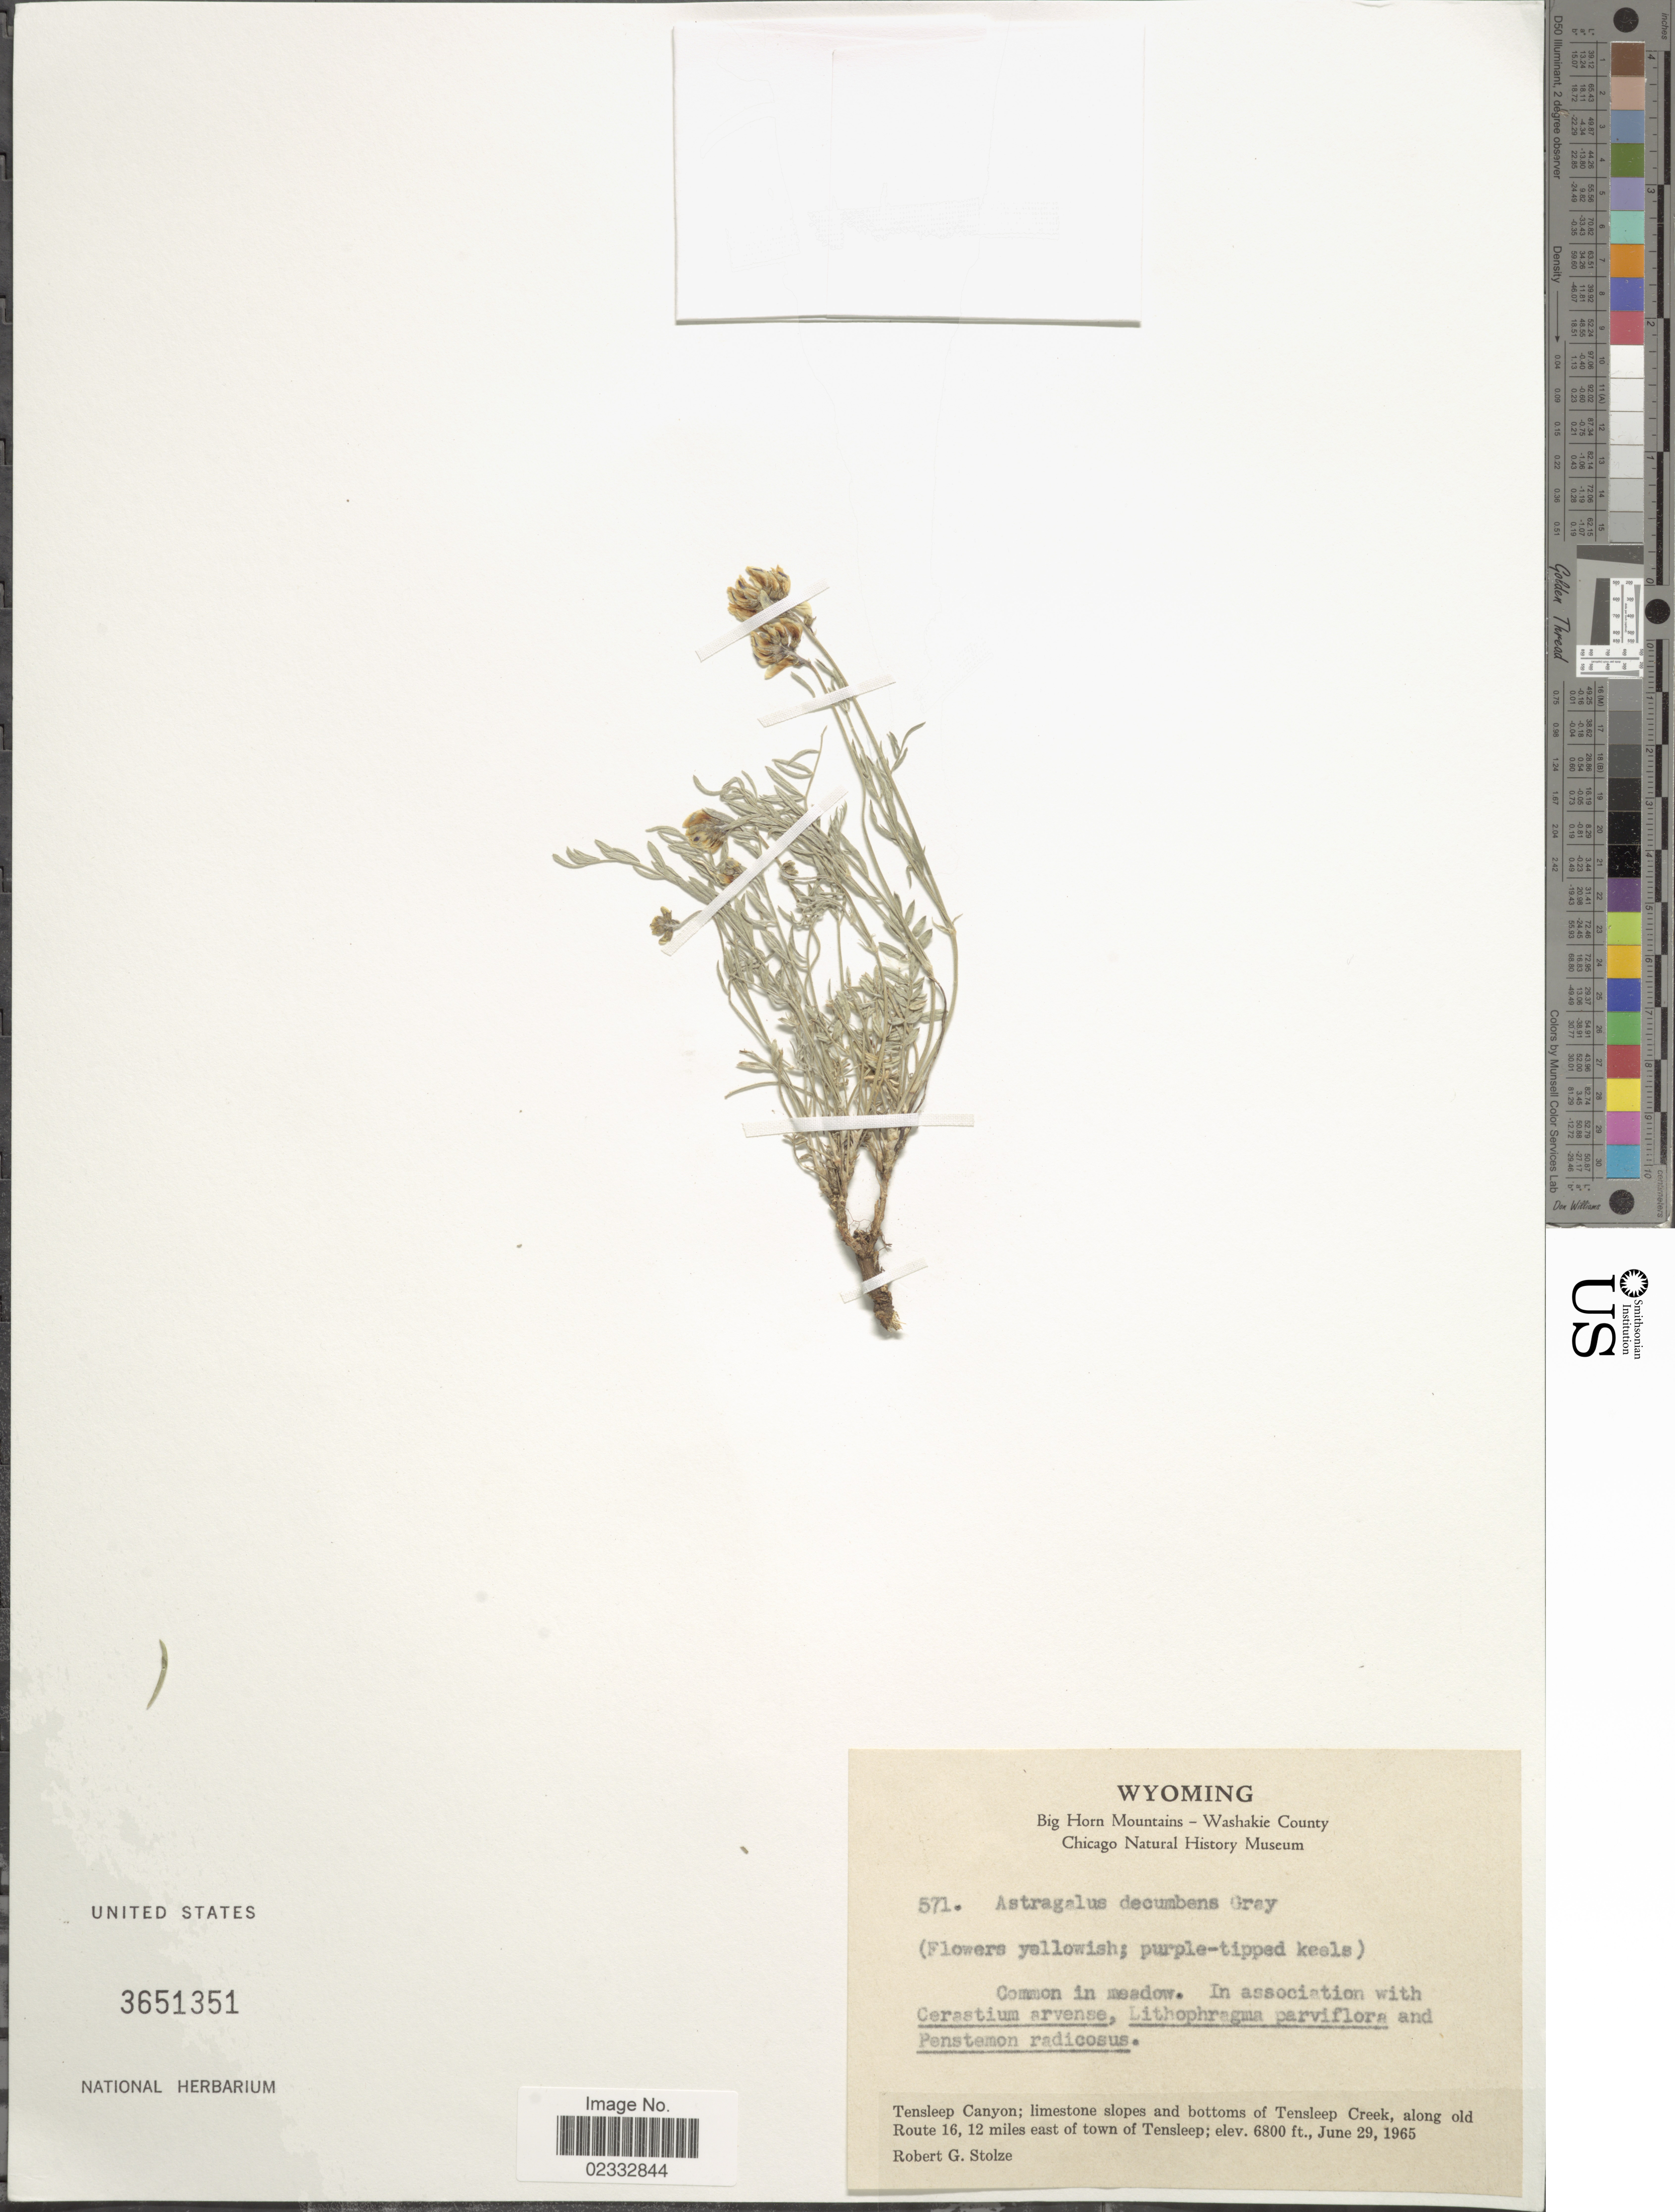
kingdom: Plantae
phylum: Tracheophyta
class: Magnoliopsida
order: Fabales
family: Fabaceae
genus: Astragalus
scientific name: Astragalus miser var. decumbens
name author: (Nutt. ex Torr. & A. Gray) Cronq.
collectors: R. G. Stolze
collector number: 571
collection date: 1965-06-29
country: United States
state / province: Wyoming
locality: Teensleep Canyon; limestone slopes and bottoms of Tensleep Creek, along old Route 16, 12 miles east of town of Tensleep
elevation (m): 2073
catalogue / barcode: US 3651351